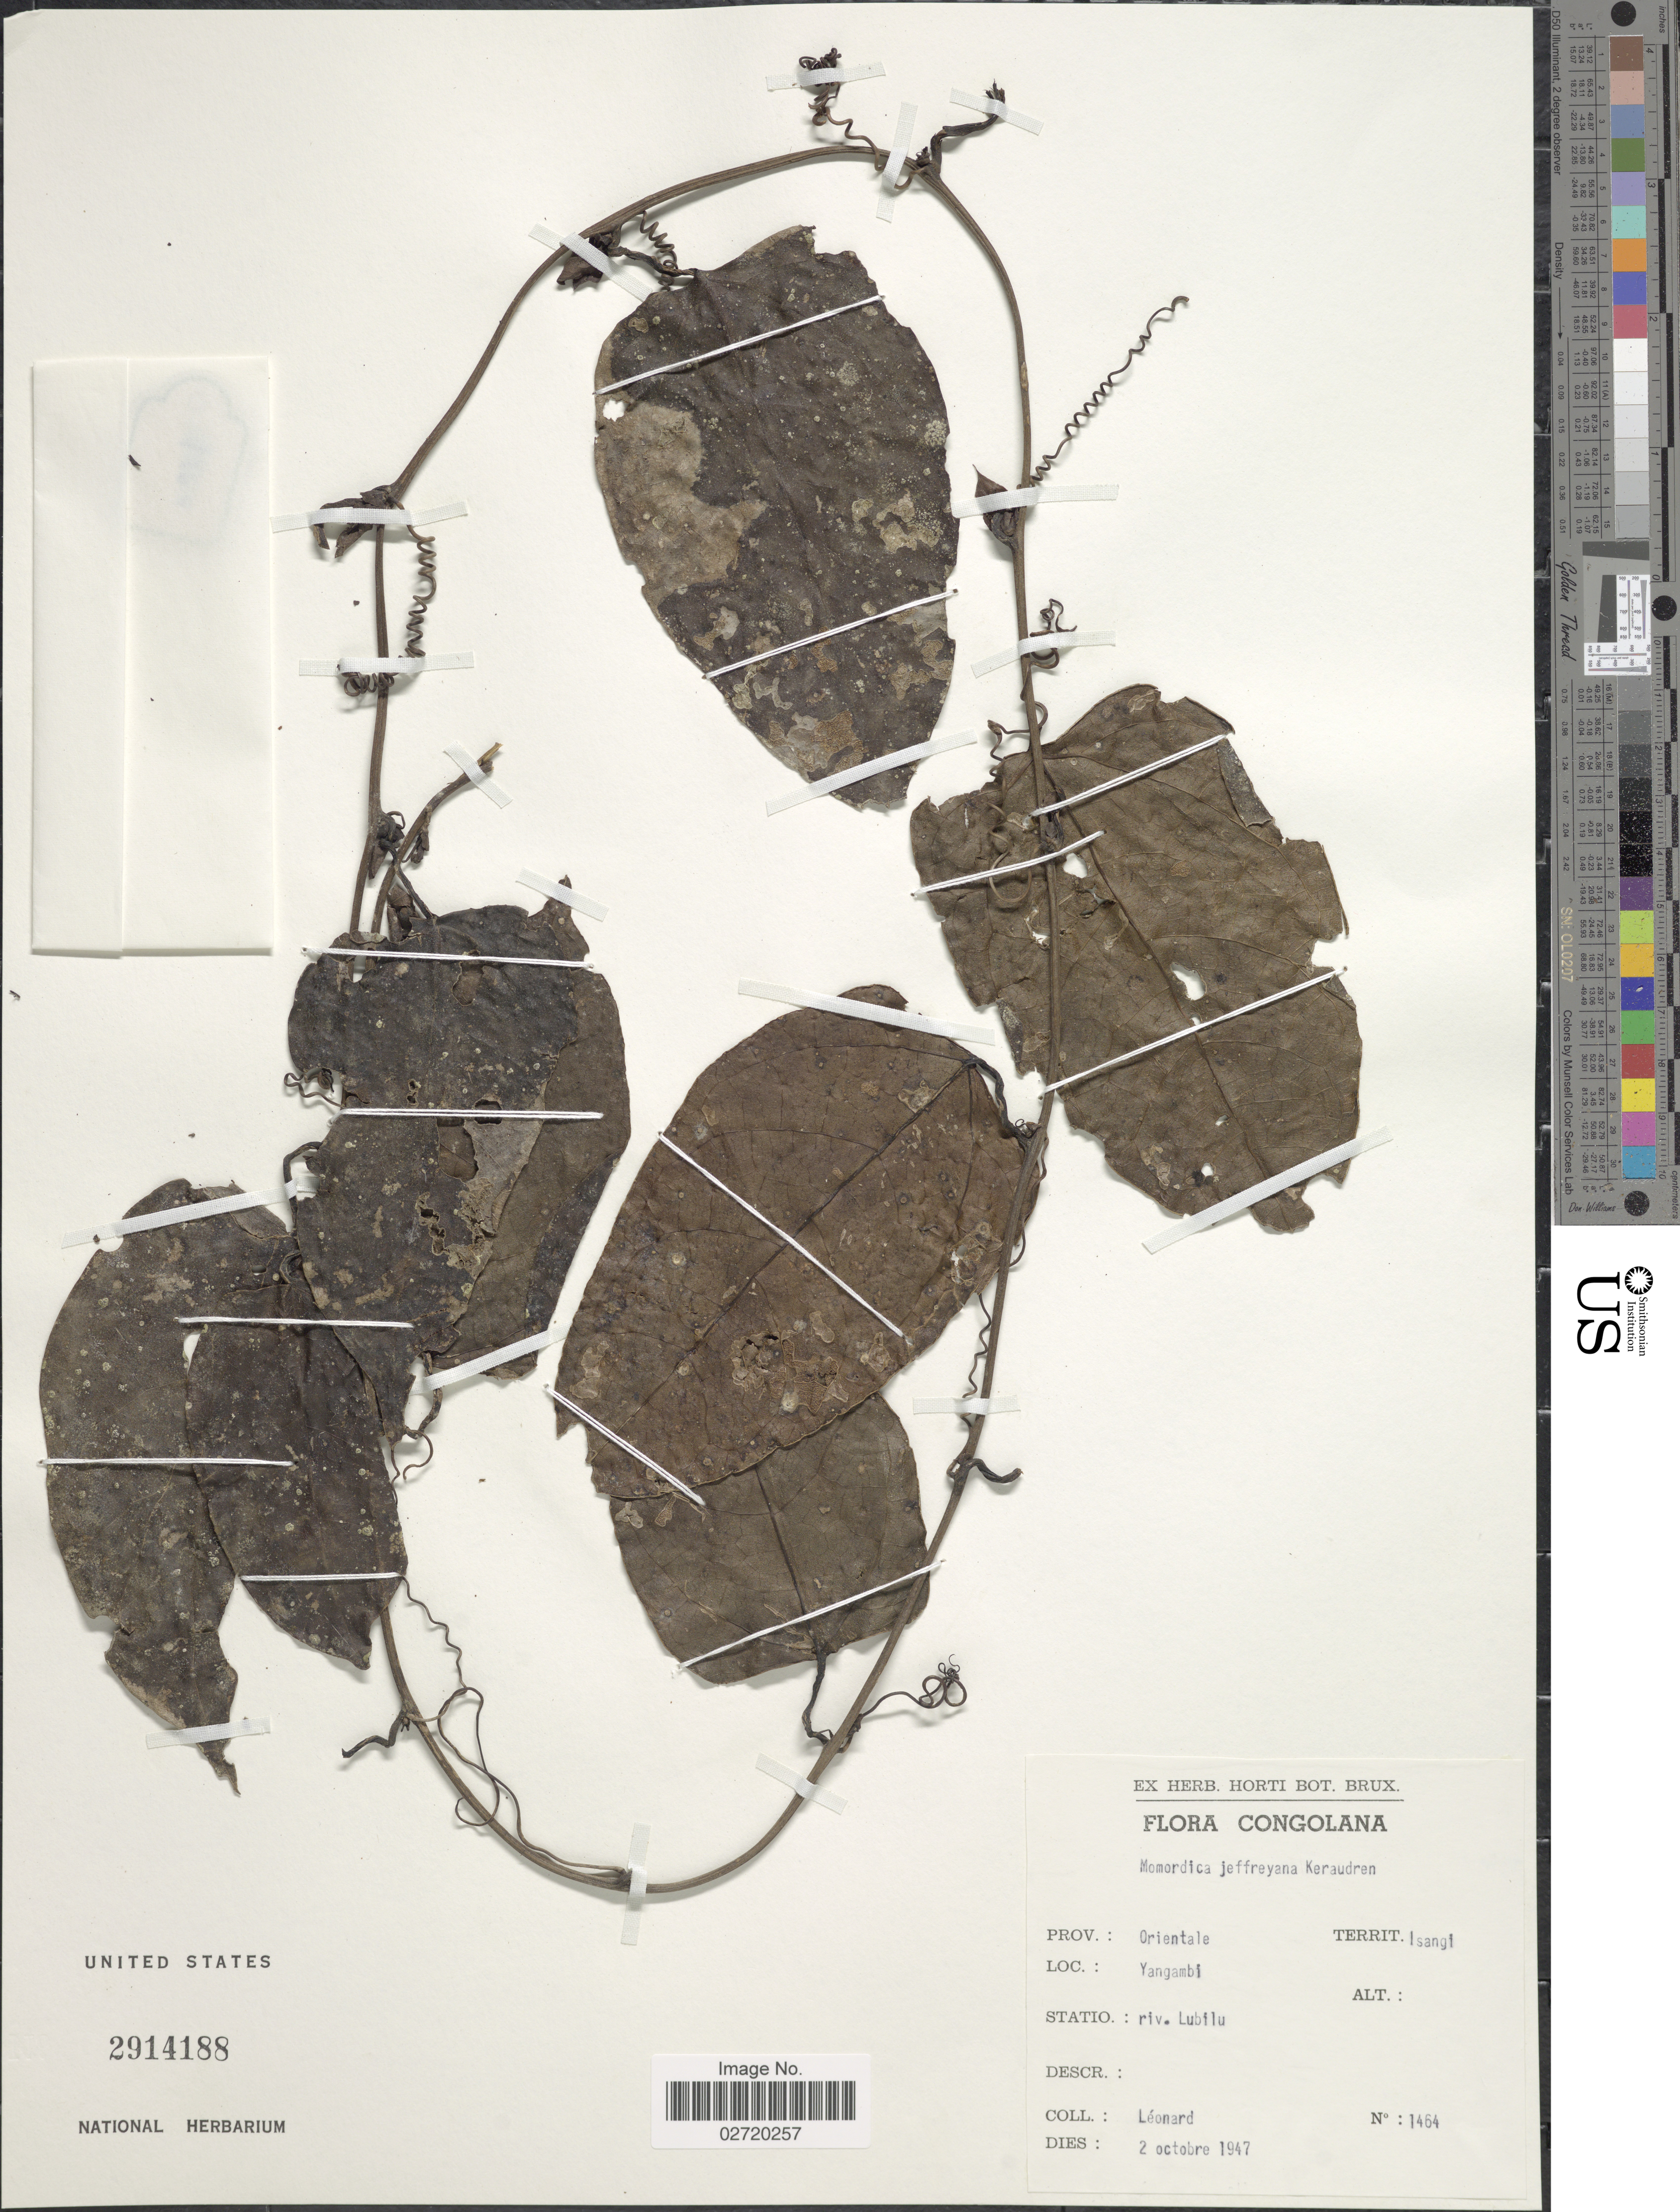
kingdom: Plantae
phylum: Tracheophyta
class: Magnoliopsida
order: Cucurbitales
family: Cucurbitaceae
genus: Momordica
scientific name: Momordica jeffreyana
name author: Keraudren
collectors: -. Leonard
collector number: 1464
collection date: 1947-10-02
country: Congo, Democratic Republic of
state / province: Tshopo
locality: Congolana, Prov. Orientale, Territ.: Isangi, Yangambi, riv. Lubilu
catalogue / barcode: US 2914188